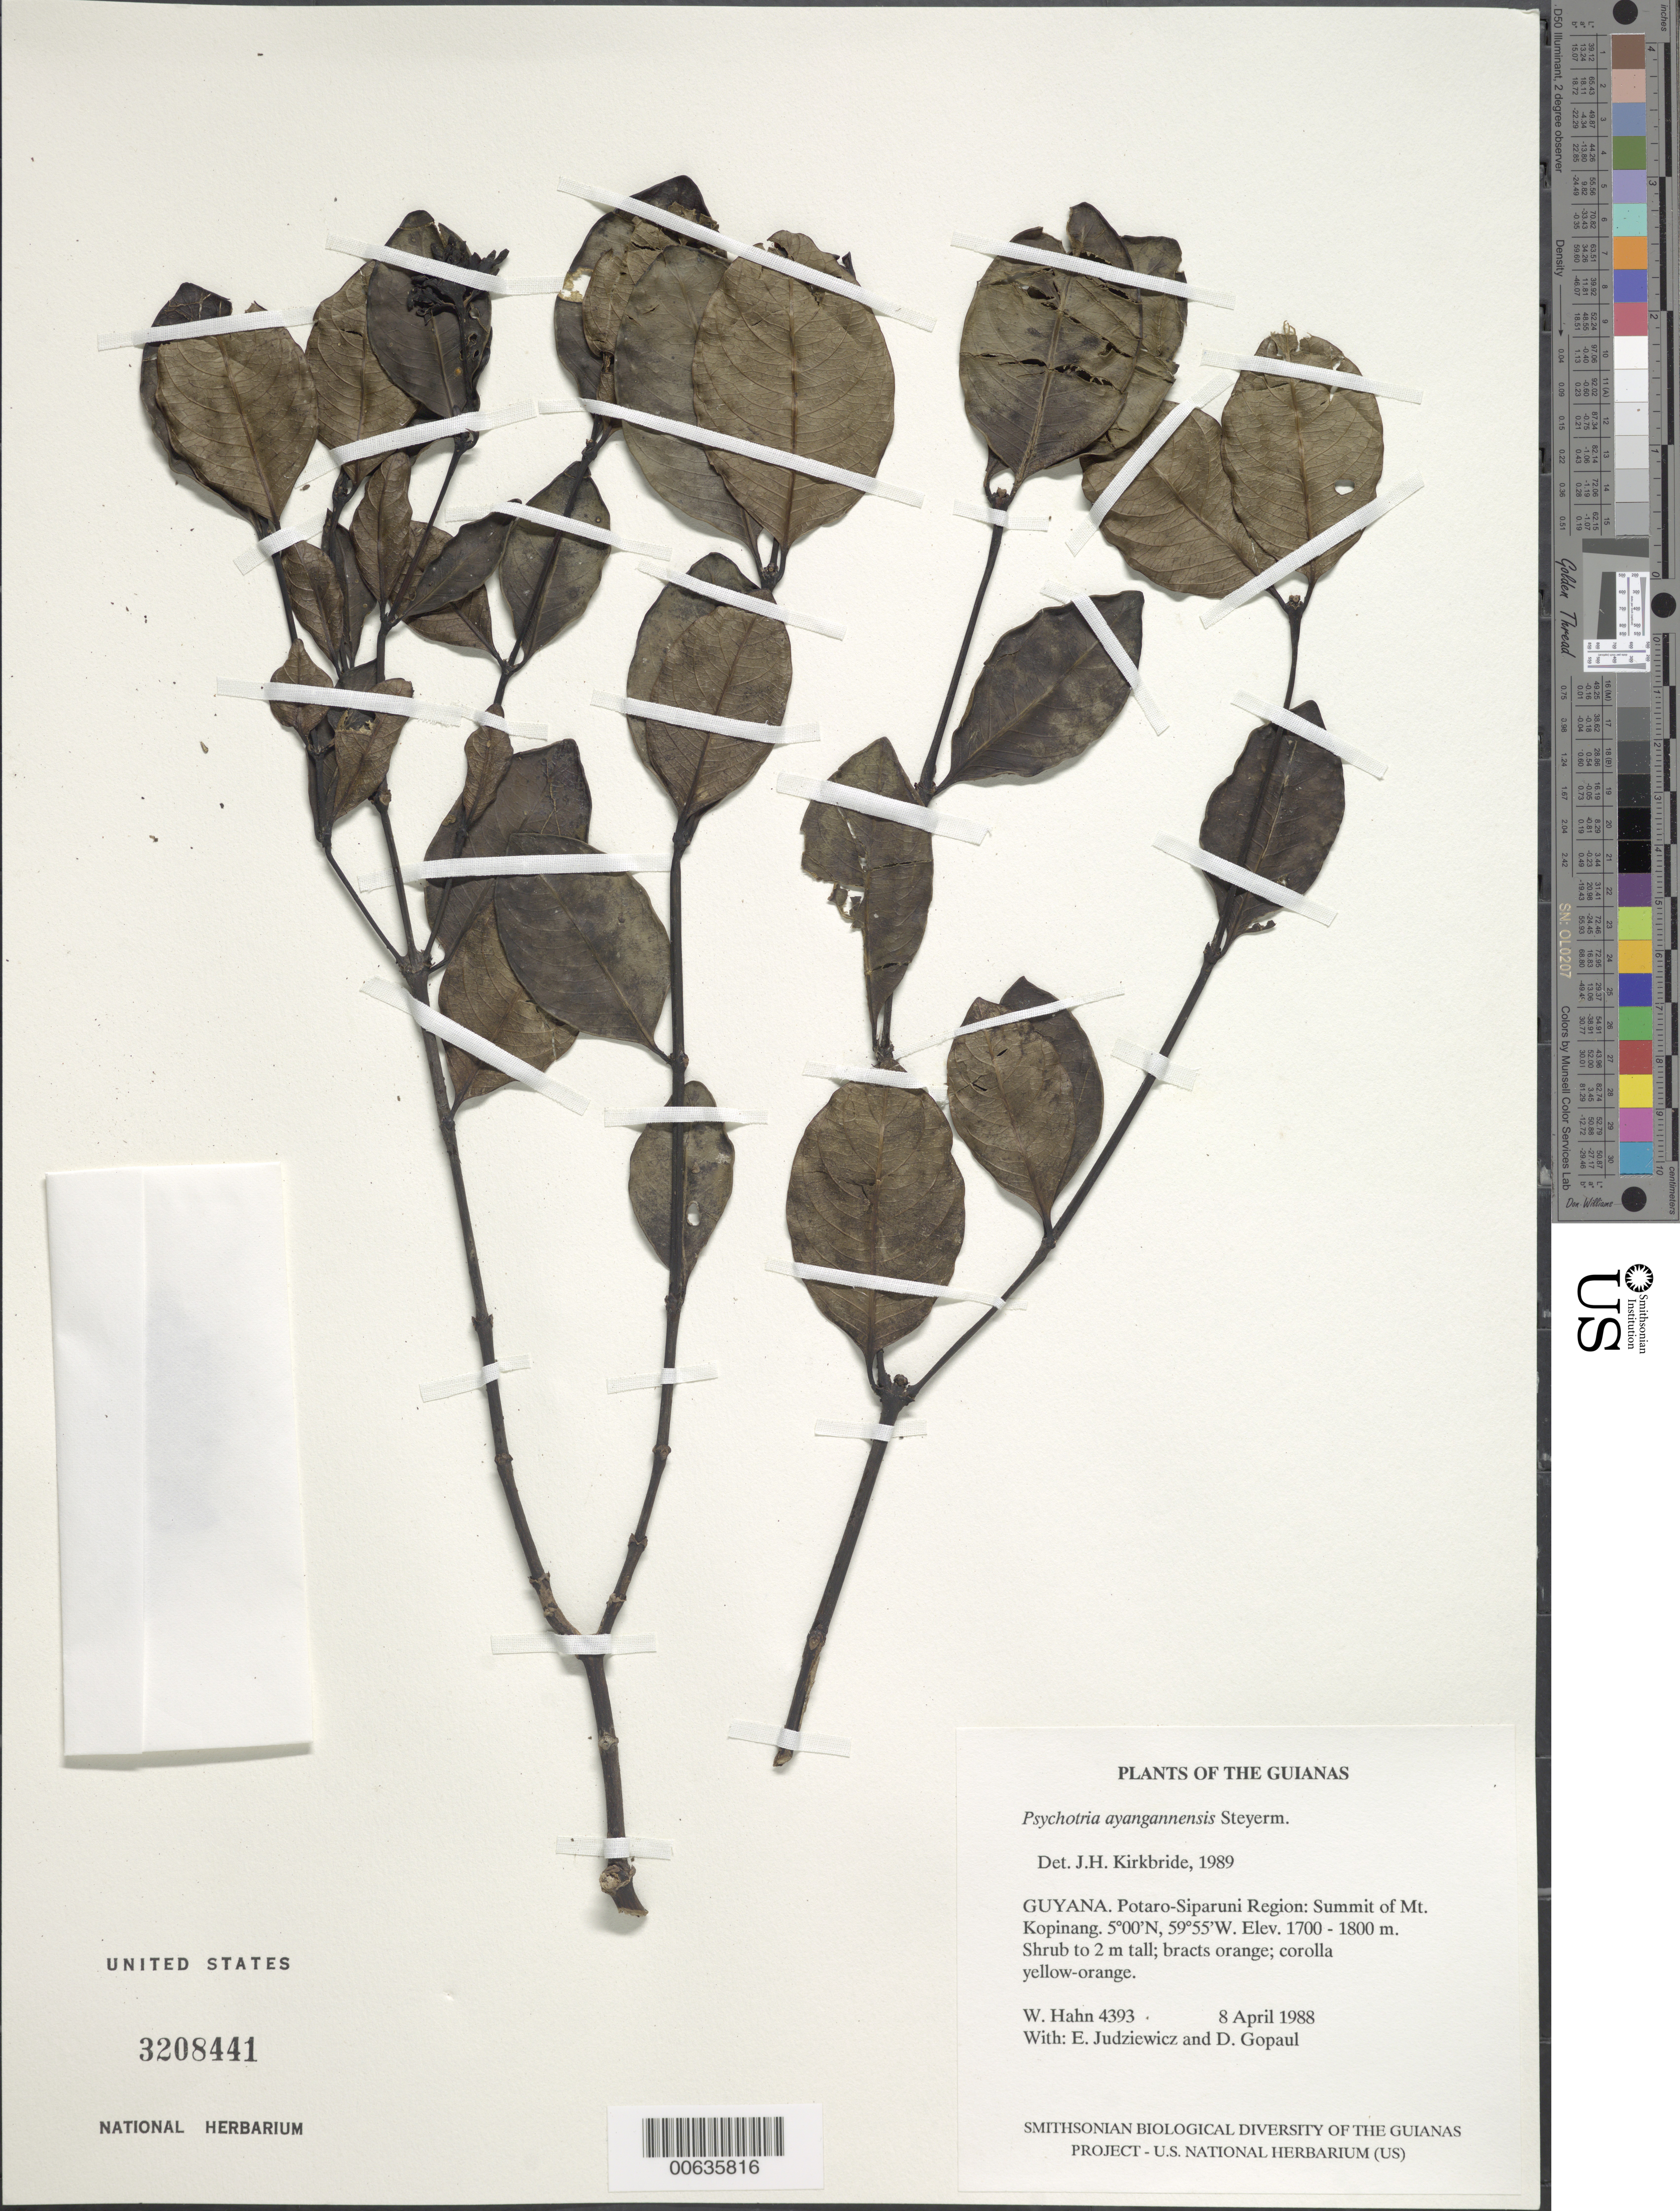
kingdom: Plantae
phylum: Tracheophyta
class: Magnoliopsida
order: Gentianales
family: Rubiaceae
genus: Palicourea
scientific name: Palicourea ayangannensis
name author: (Steyerm.) Delprete & J.H. Kirkbr.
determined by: Kirkbride, J. H., Jr.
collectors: W. Hahn, E. J. Judziewicz & D. Gopaul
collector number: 4393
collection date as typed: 8 April 1988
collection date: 1988-04-08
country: Guyana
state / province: Potaro-Siparuni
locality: Summit of Mt. Kopinang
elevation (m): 1700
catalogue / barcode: US 3208441